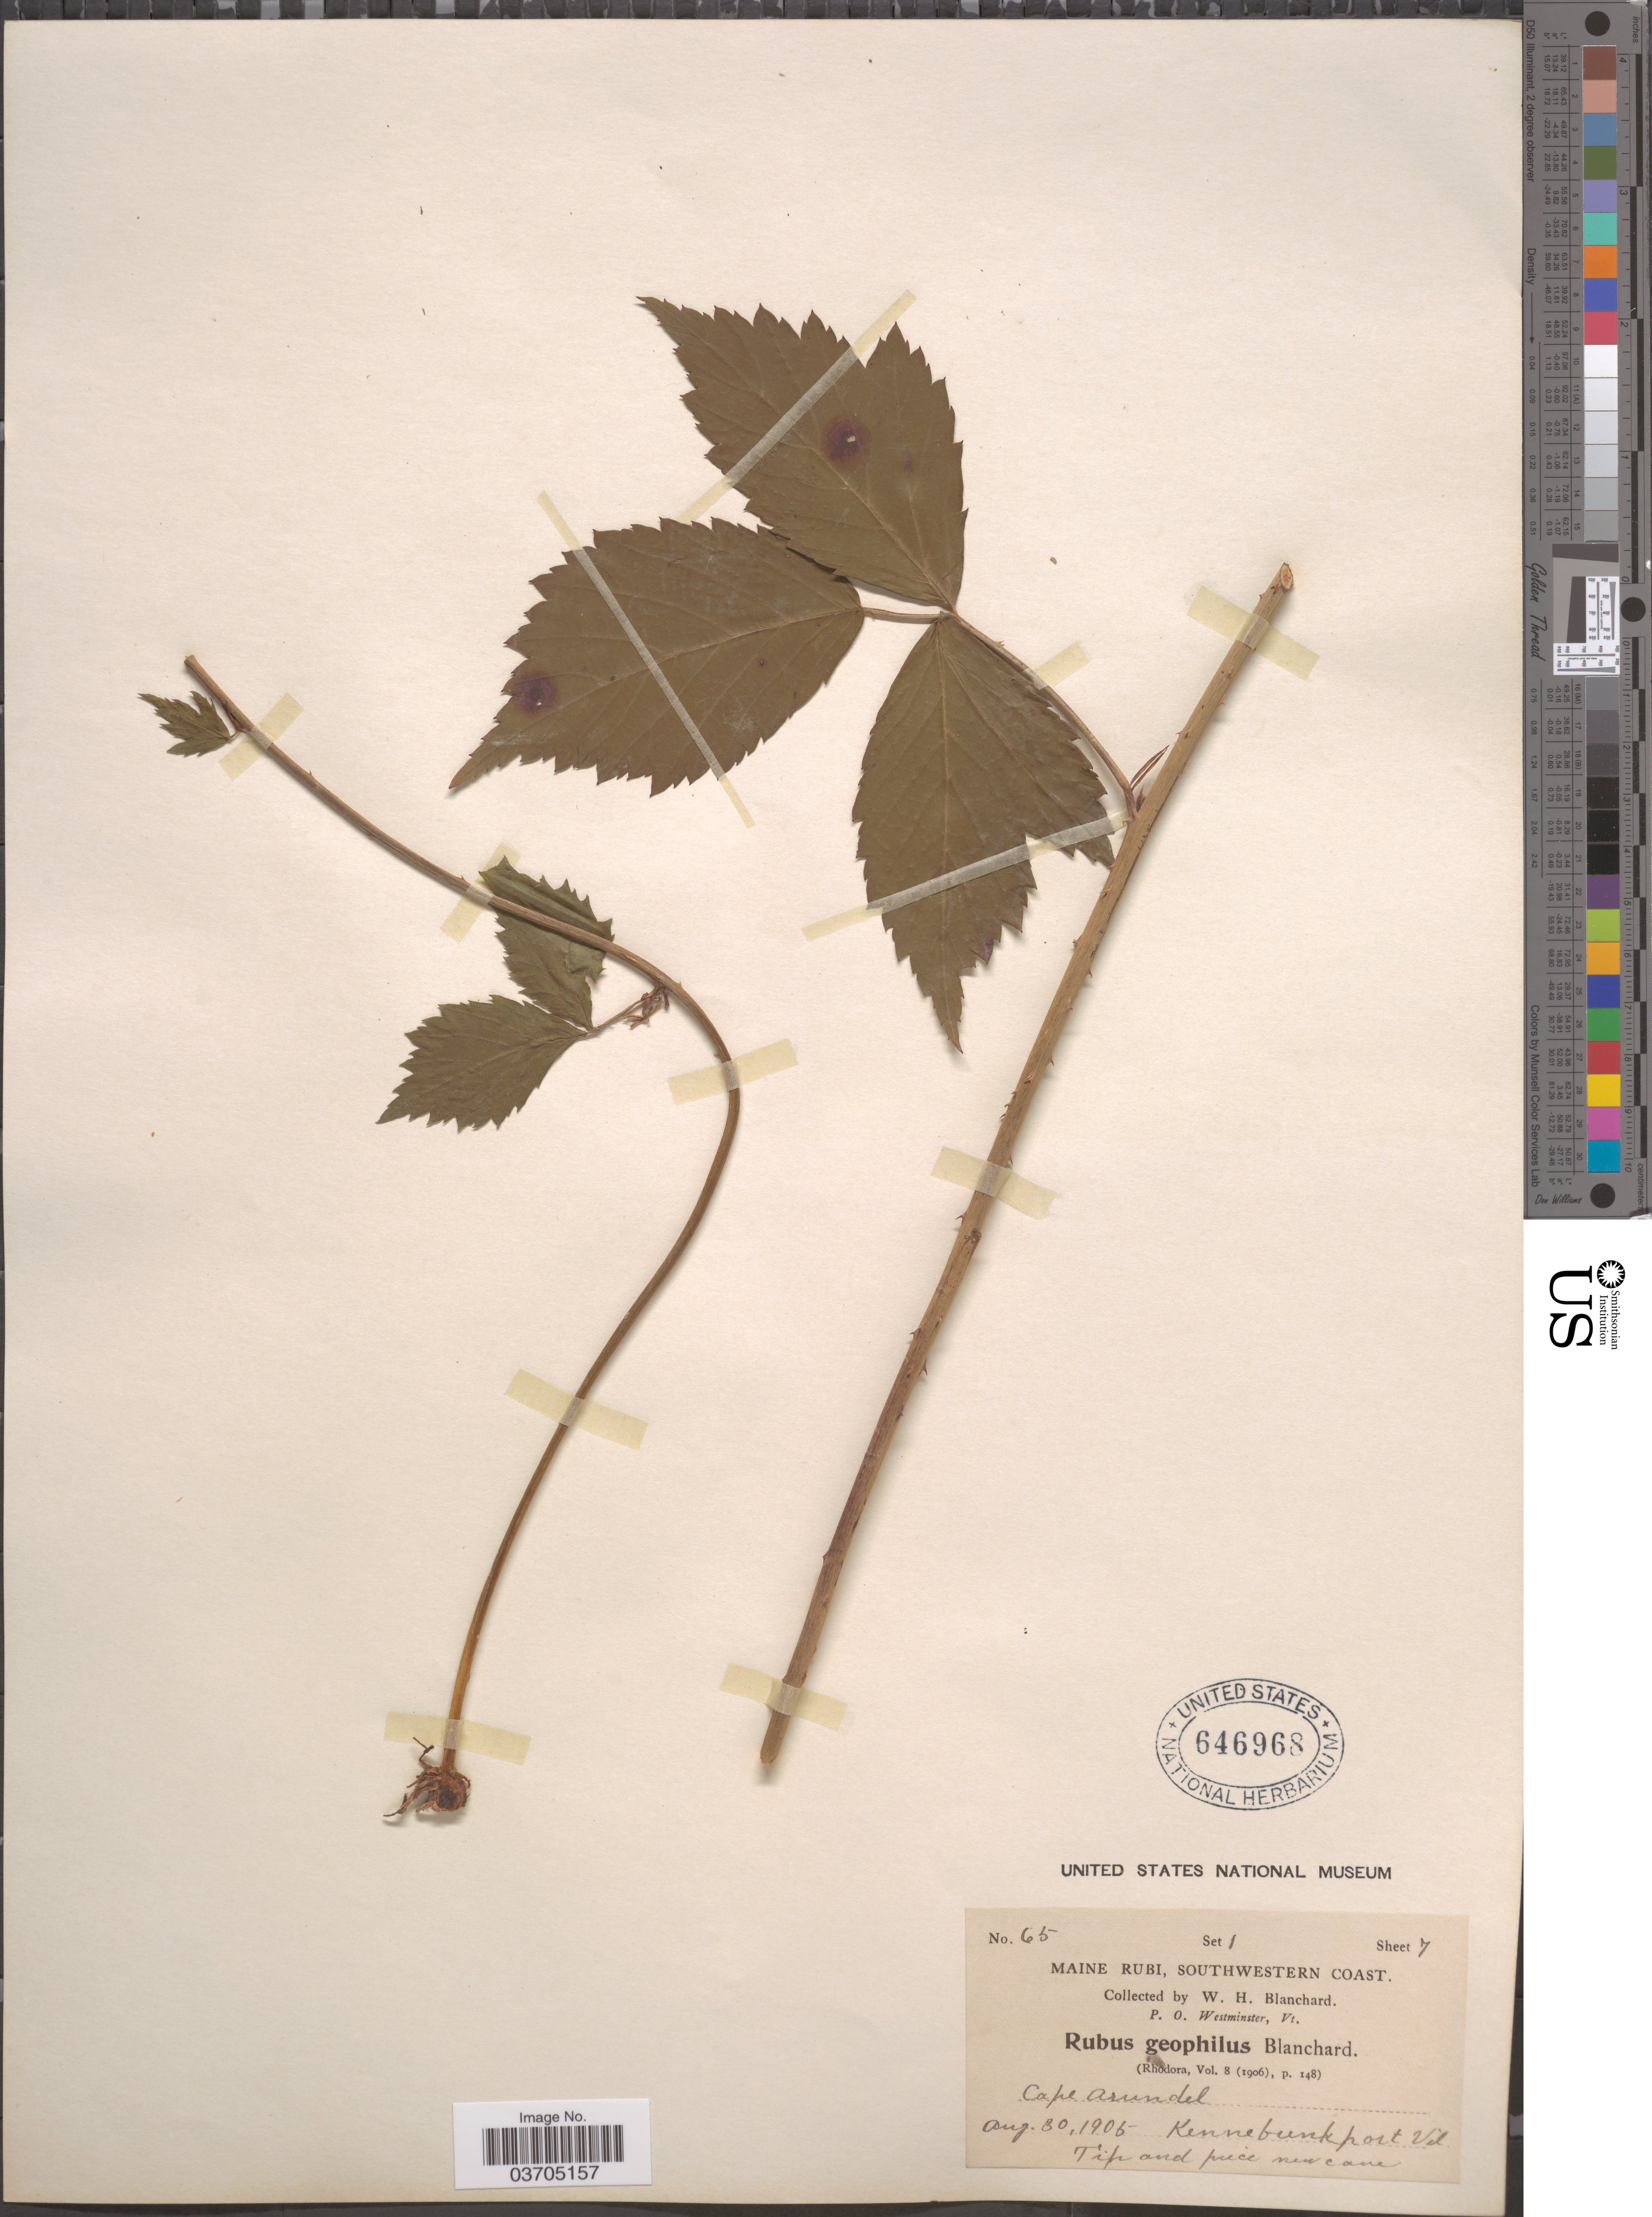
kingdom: Plantae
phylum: Tracheophyta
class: Magnoliopsida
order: Rosales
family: Rosaceae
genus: Rubus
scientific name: Rubus geophilus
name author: Blanch.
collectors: W. H. Blanchard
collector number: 65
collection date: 1905-08-30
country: United States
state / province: Maine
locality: Southwestern Coast. Cape Arundel. Kennebunkport Vil.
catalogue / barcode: US 646968